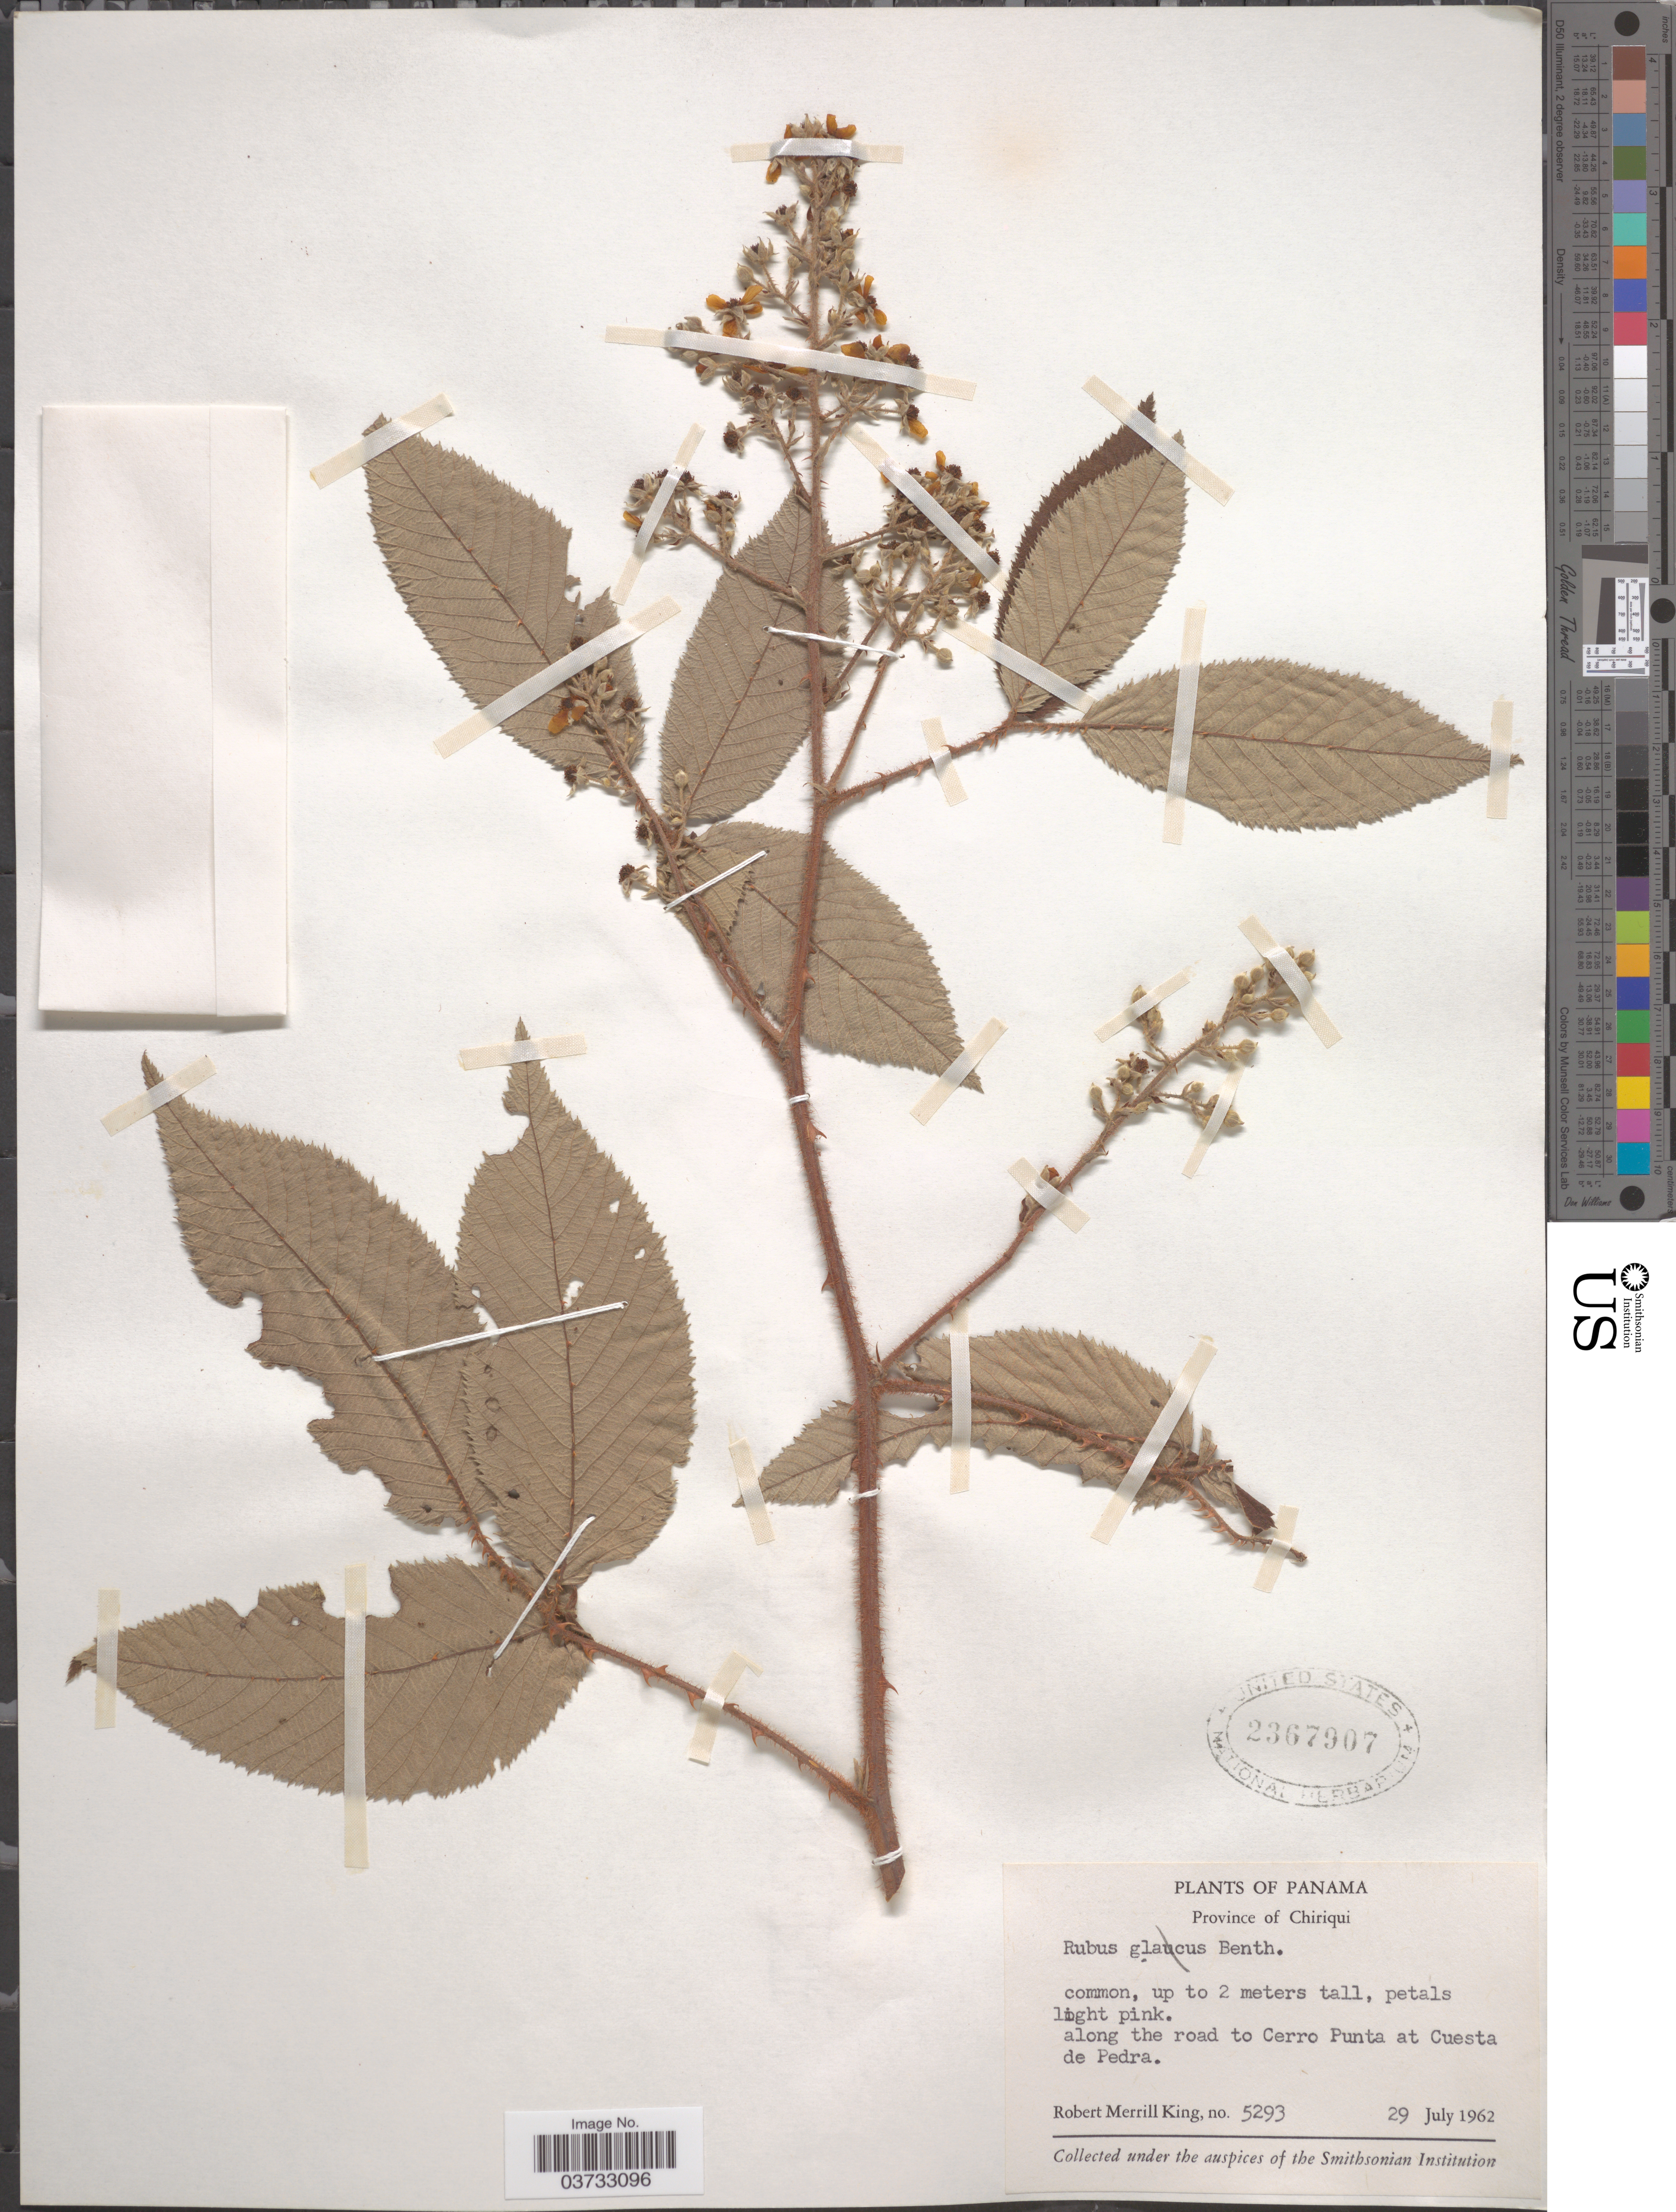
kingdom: Plantae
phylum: Tracheophyta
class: Magnoliopsida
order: Rosales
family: Rosaceae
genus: Rubus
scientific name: Rubus sp.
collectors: R. M. King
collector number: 5293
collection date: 1962-07-29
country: Panama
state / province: Chiriqui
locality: Along the road to Cerro Punta at Cuesta de Pedra.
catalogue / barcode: US 2367907